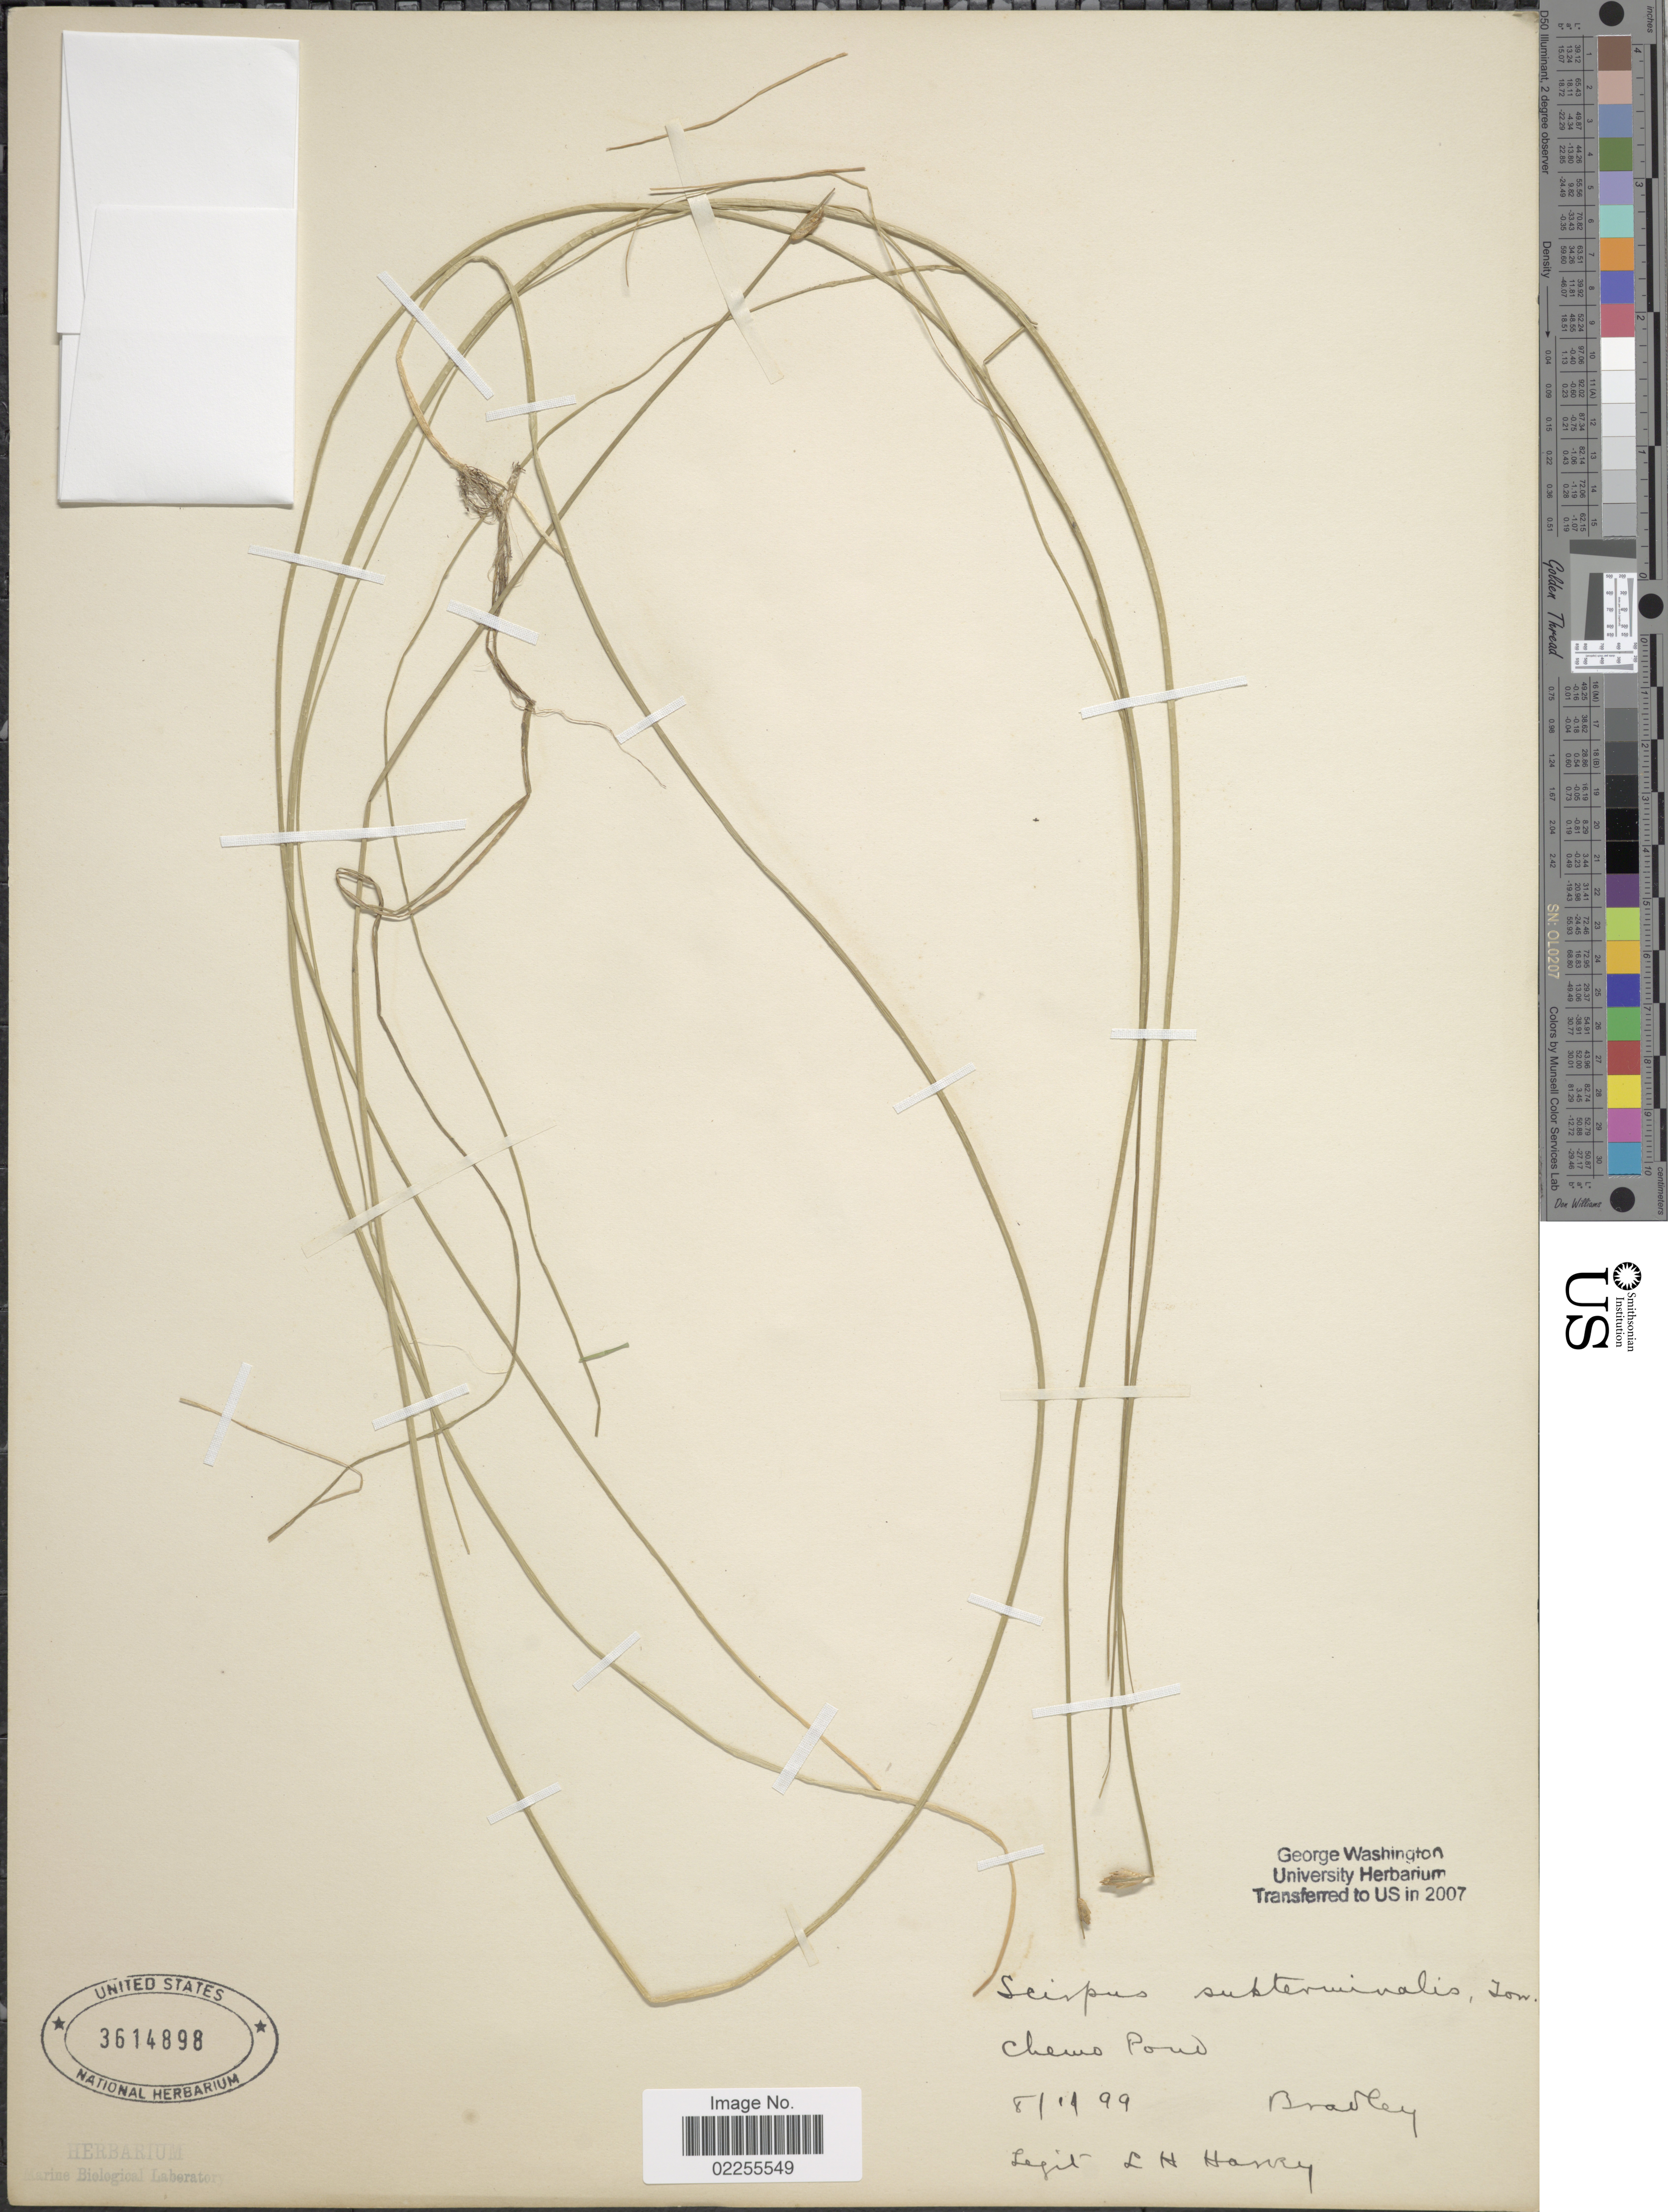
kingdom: Plantae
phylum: Tracheophyta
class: Liliopsida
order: Poales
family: Cyperaceae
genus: Schoenoplectus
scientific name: Schoenoplectus subterminalis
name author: (Torr.) Soják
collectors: L. H. Harvey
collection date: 1899-08-01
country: United States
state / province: Maine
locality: Chemo Pond, Bradley.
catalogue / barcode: US 3614898